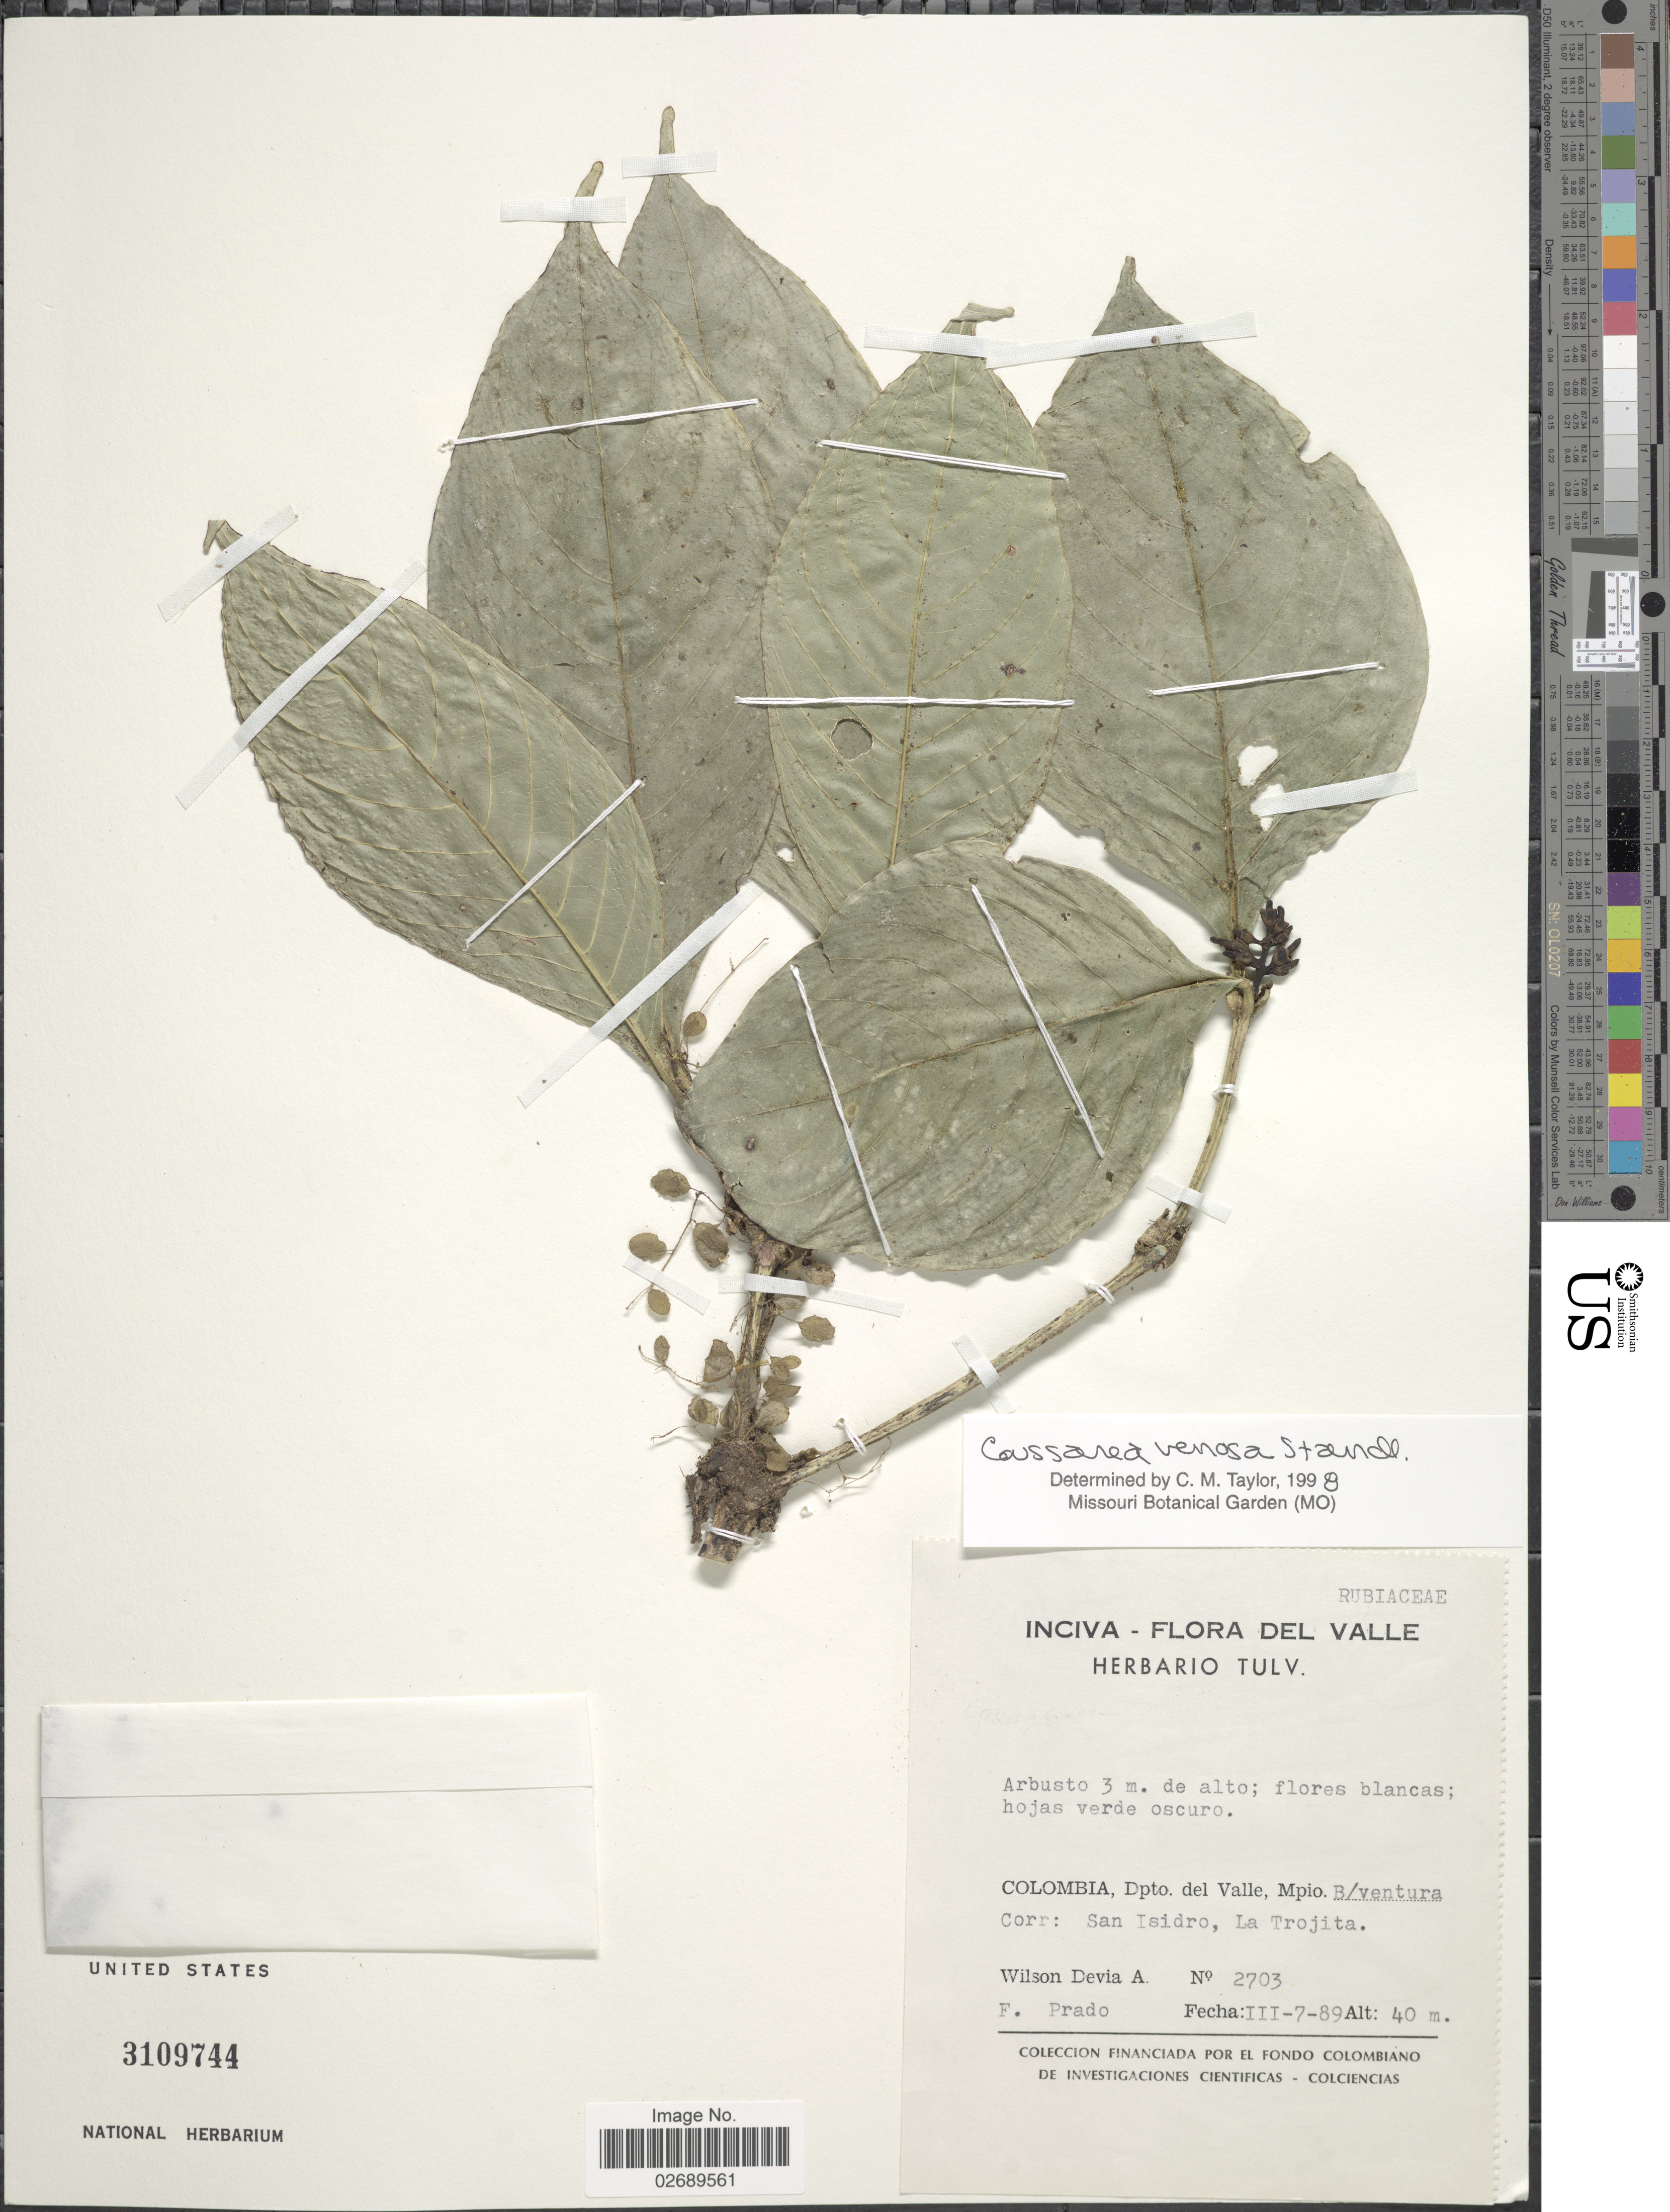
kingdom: Plantae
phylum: Tracheophyta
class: Magnoliopsida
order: Gentianales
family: Rubiaceae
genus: Coussarea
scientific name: Coussarea venosa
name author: Standl.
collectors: W. Devia A. & F. Prado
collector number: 2703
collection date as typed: Transcribed d/m/y: 7/3/89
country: Colombia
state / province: Valle del Cauca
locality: Dpto. del Valle, Mpio. B/ventura. Corr: San Isidro, La Trojita.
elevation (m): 40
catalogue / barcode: US 3109744